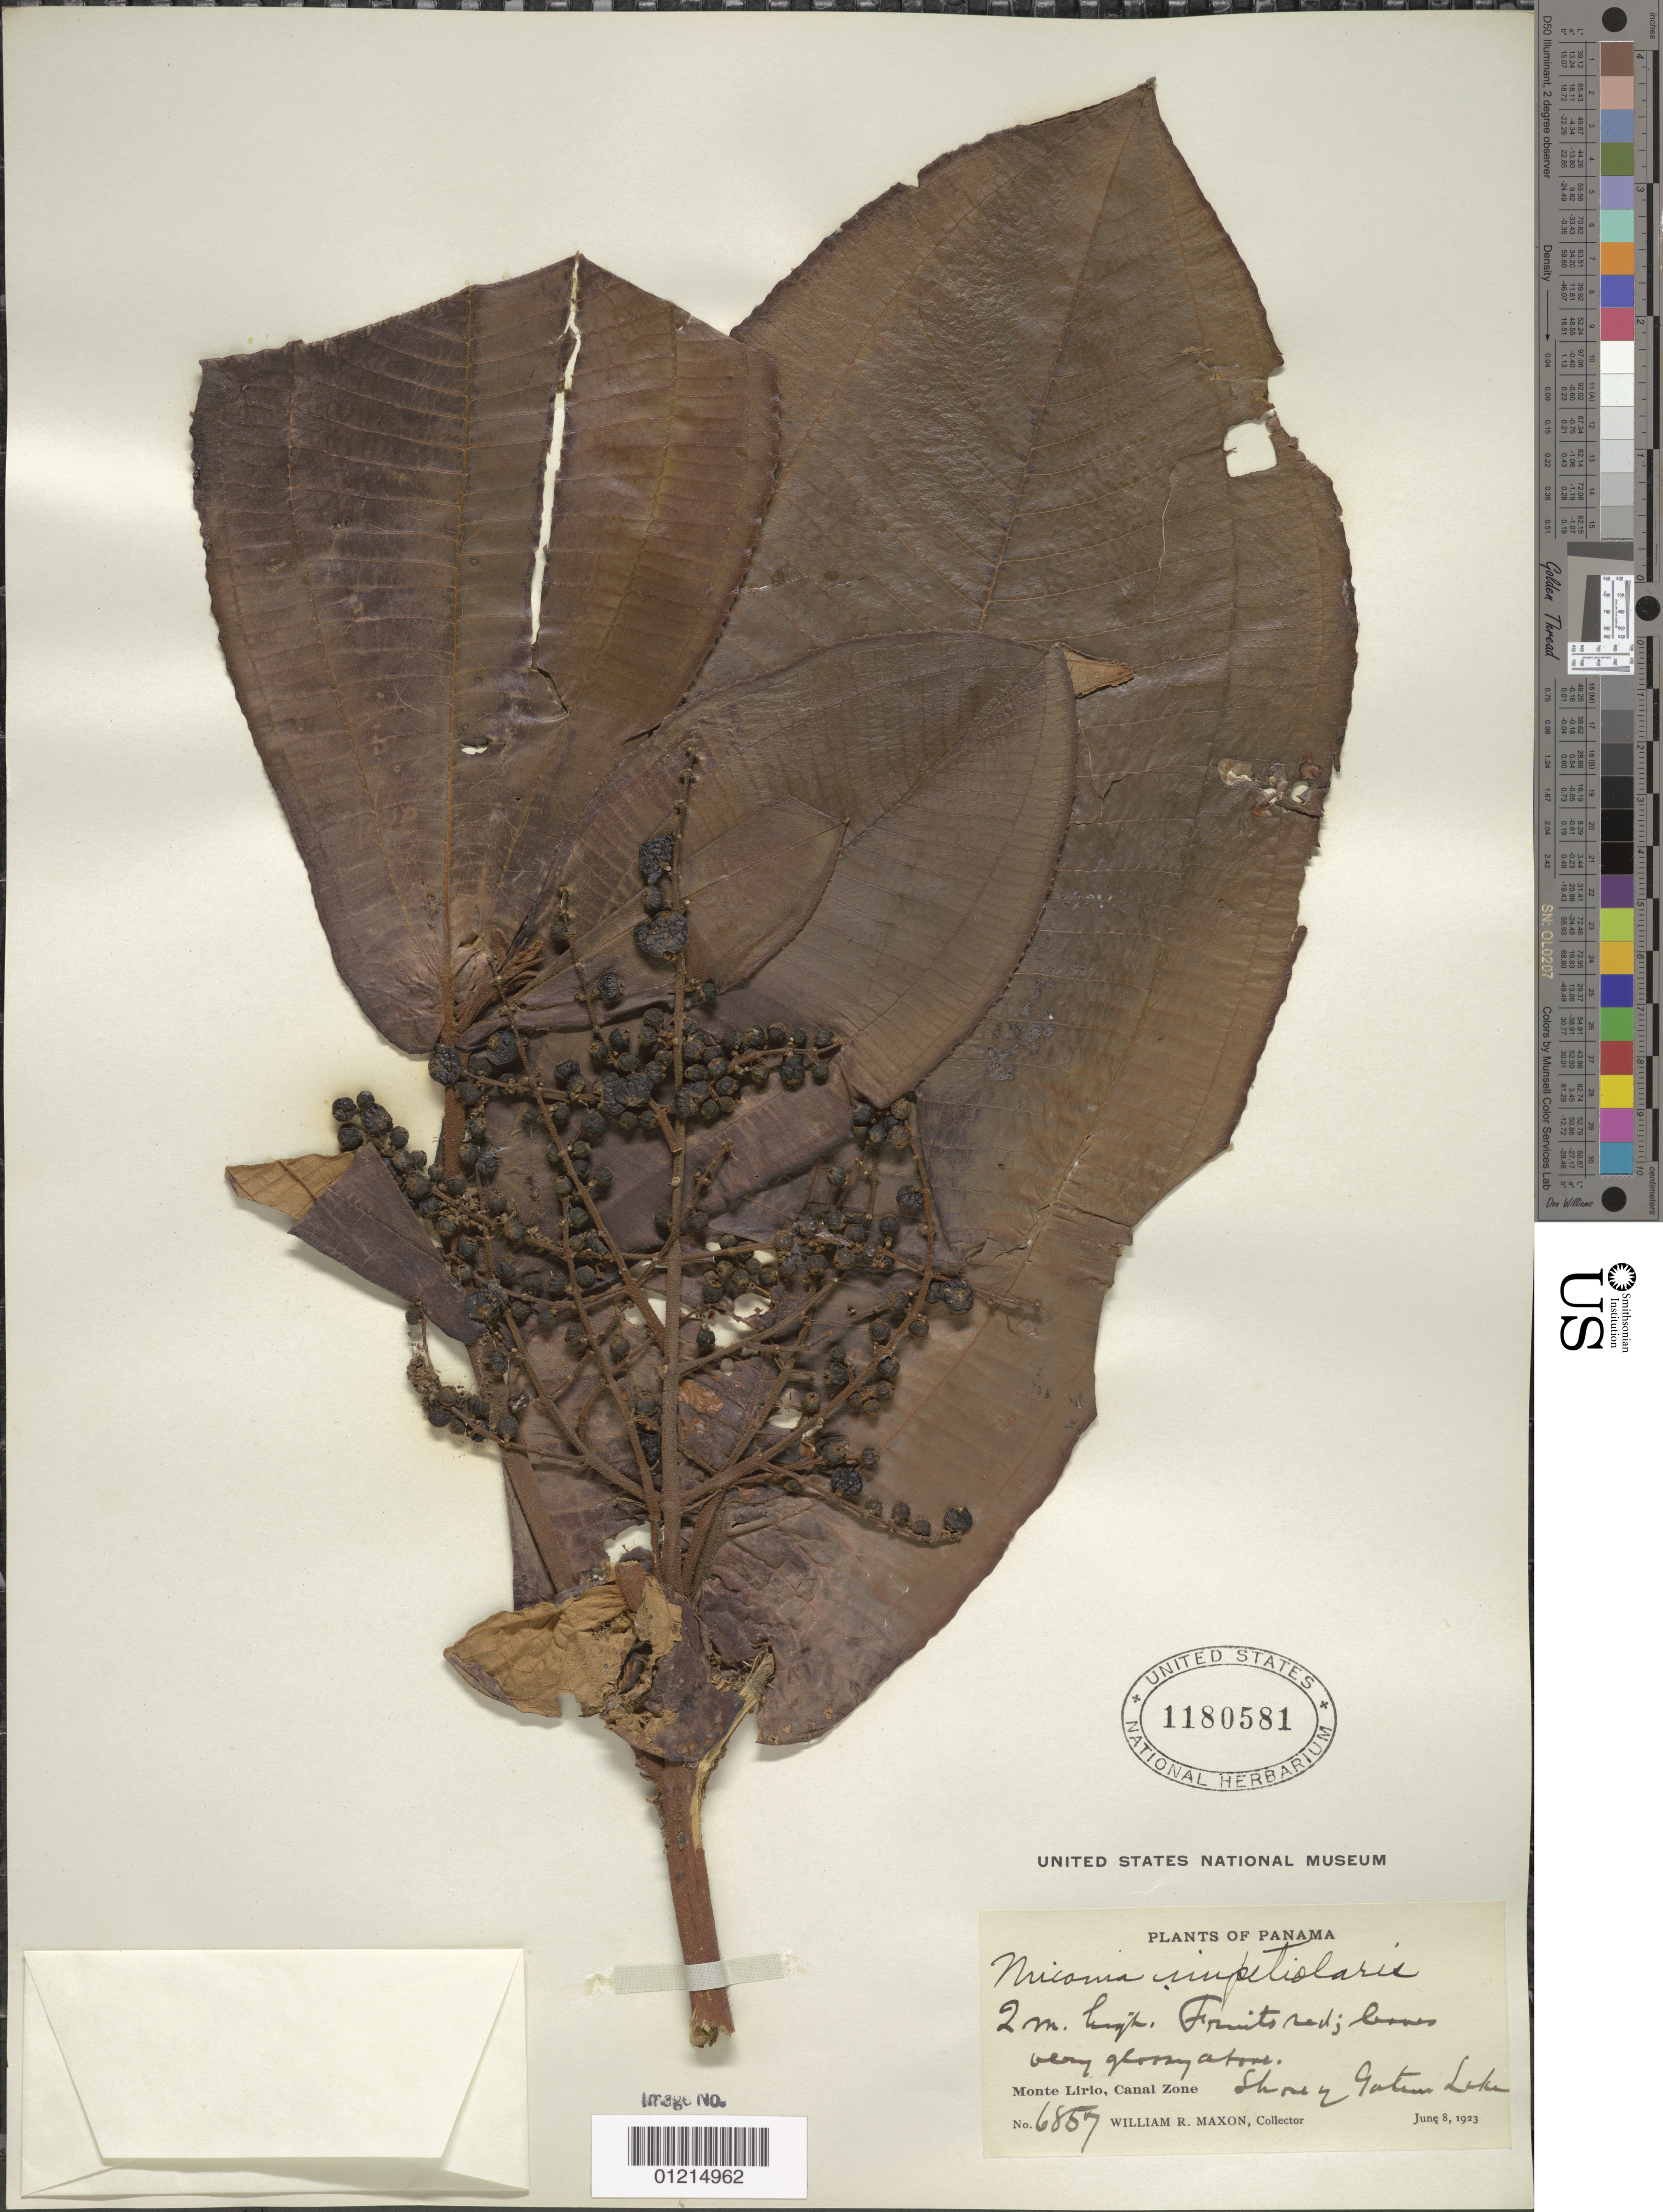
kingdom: Plantae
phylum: Tracheophyta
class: Magnoliopsida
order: Myrtales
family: Melastomataceae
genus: Miconia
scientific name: Miconia impetiolaris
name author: (Sw.) D. Don ex DC.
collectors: W. R. Maxon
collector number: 6857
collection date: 1923-06-08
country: Panama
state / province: Colón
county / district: Canal Zone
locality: Monte Lirio, shore of Gatun Lake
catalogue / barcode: US 1180581